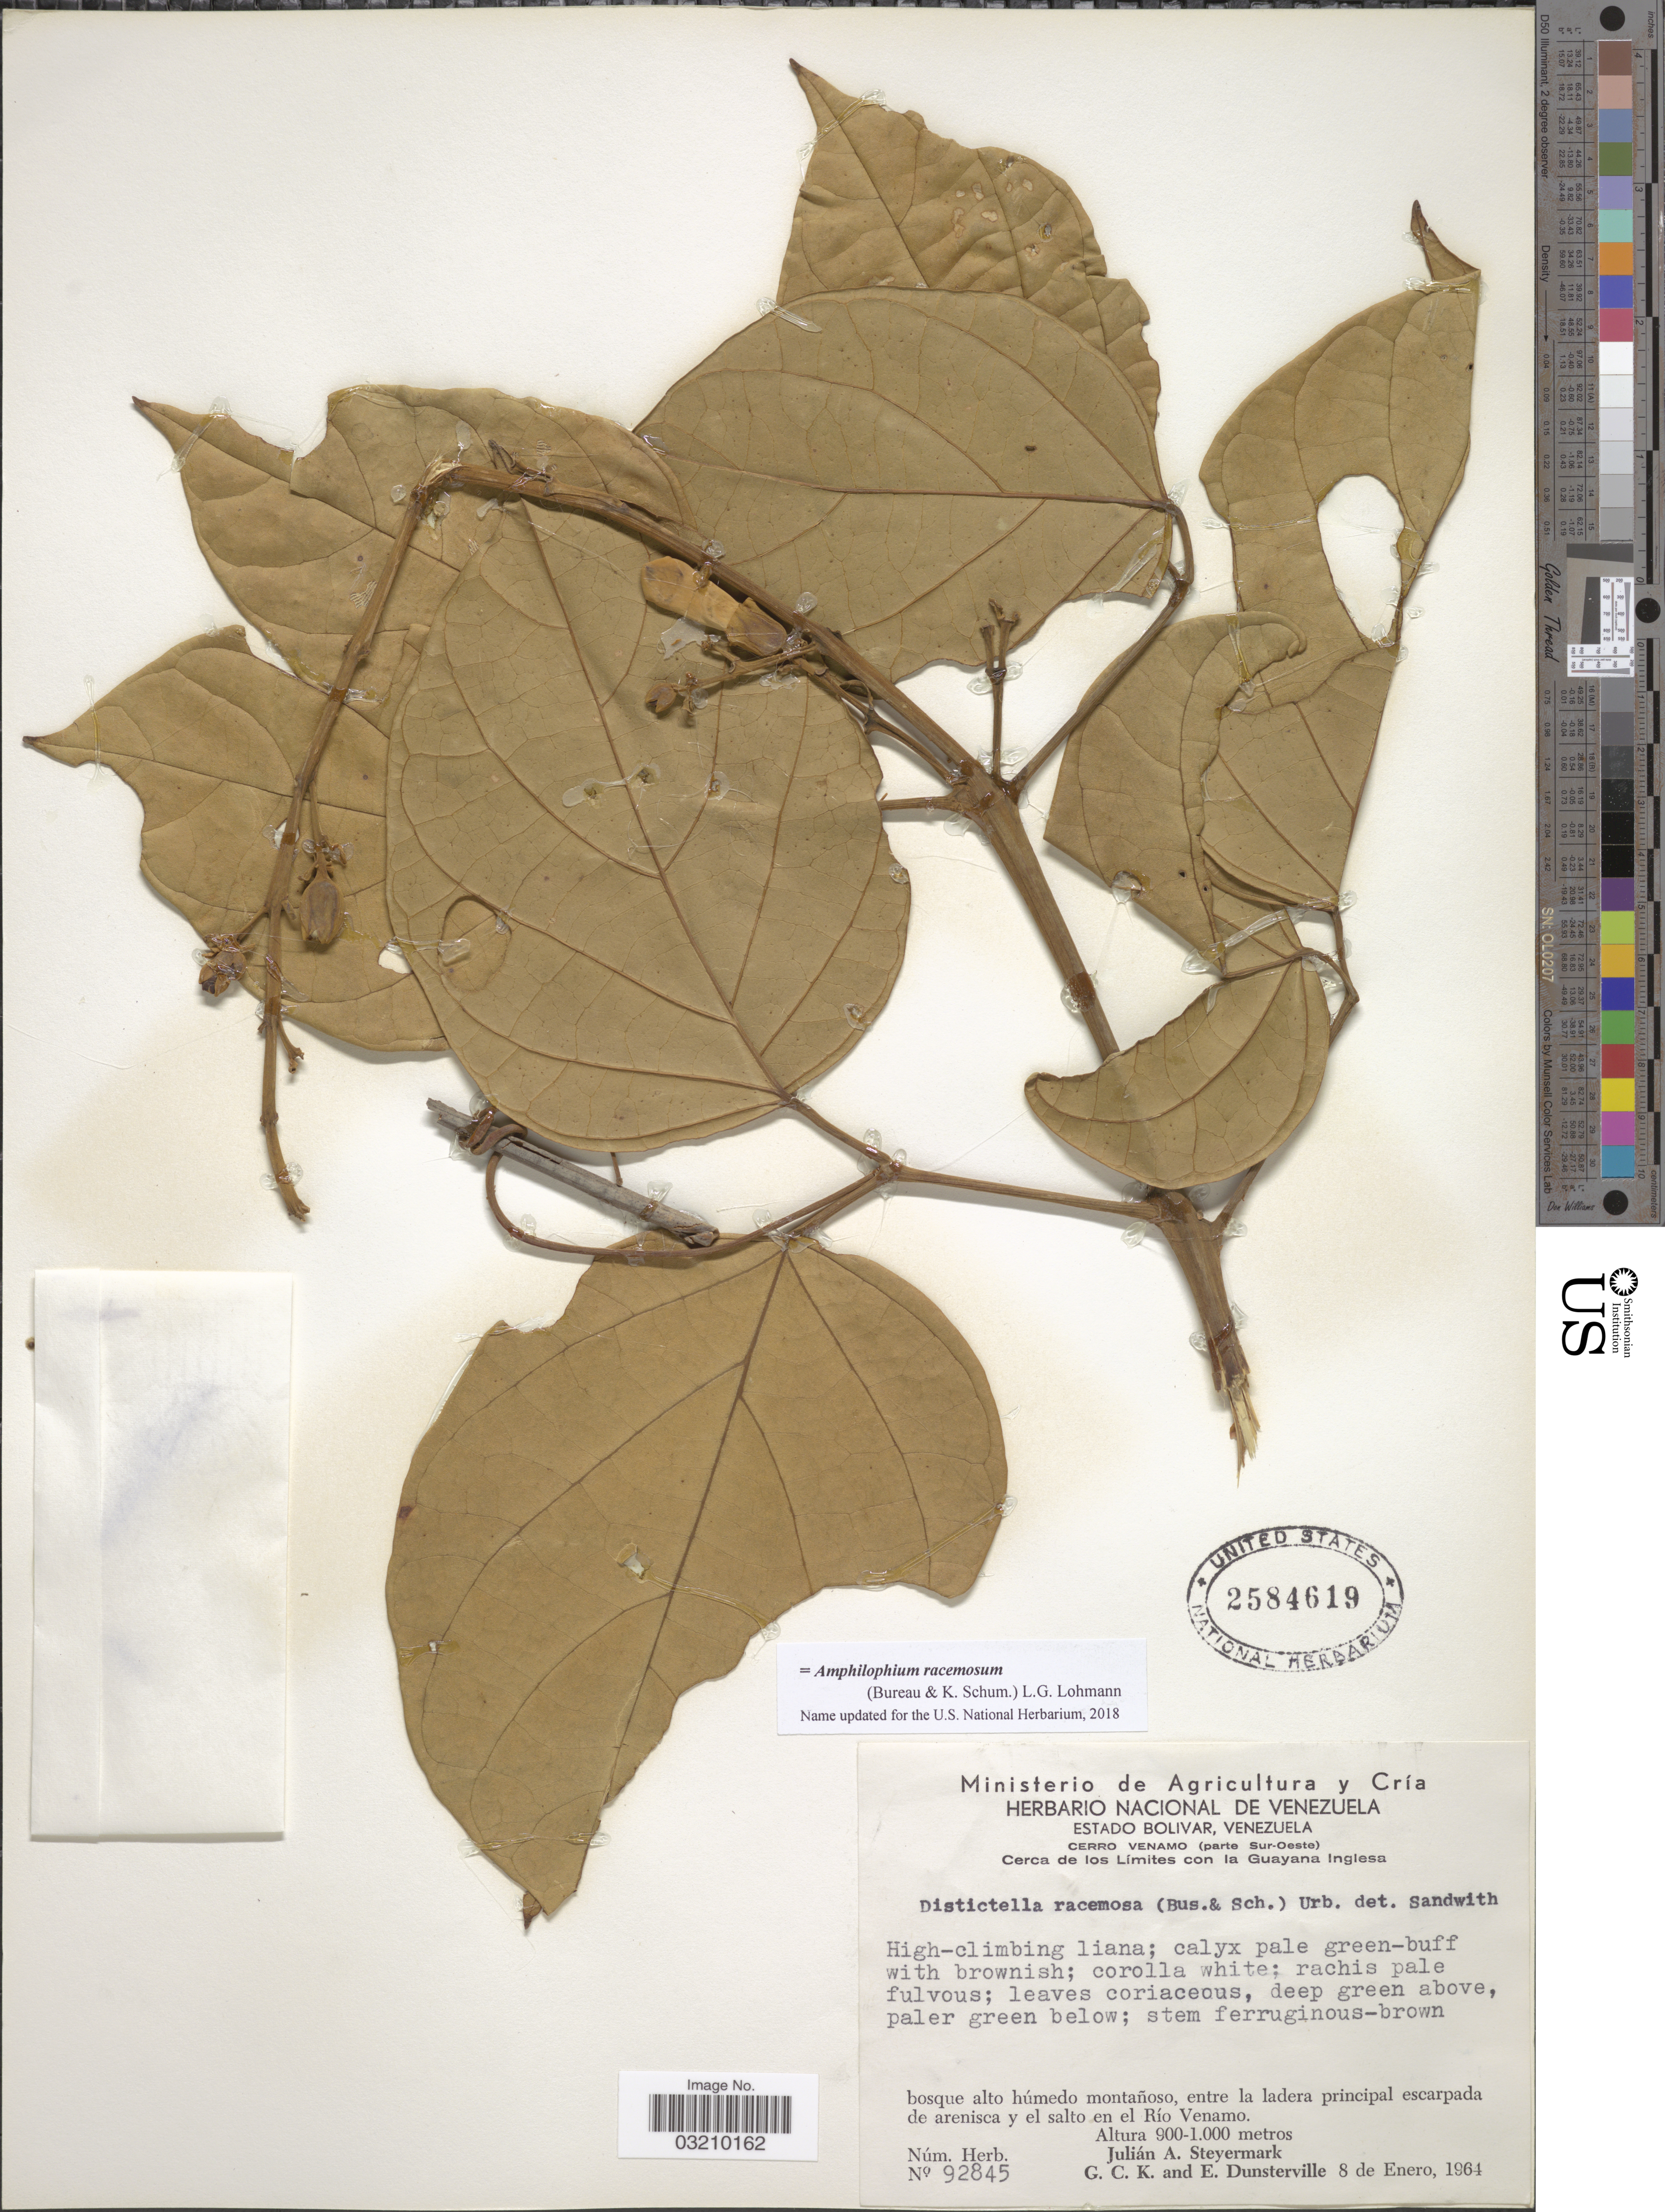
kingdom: Plantae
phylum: Tracheophyta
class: Magnoliopsida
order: Lamiales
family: Bignoniaceae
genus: Amphilophium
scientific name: Amphilophium racemosum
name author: (Bureau & K. Schum.) L.G. Lohmann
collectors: J. Steyermark, G. C. K. Dunsterville & E. Dunsterville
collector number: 92845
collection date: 1964-01-08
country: Venezuela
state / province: Bolivar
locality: Cerro Venamo (parte Sur-Oeste) Cerca de los Límites con la Guayana Inglesa. Bosque alto húmedo montañoso, entre la ladera principal escarpada de arenisca y el salto en el Río Venamo.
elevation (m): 900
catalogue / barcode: US 2584619